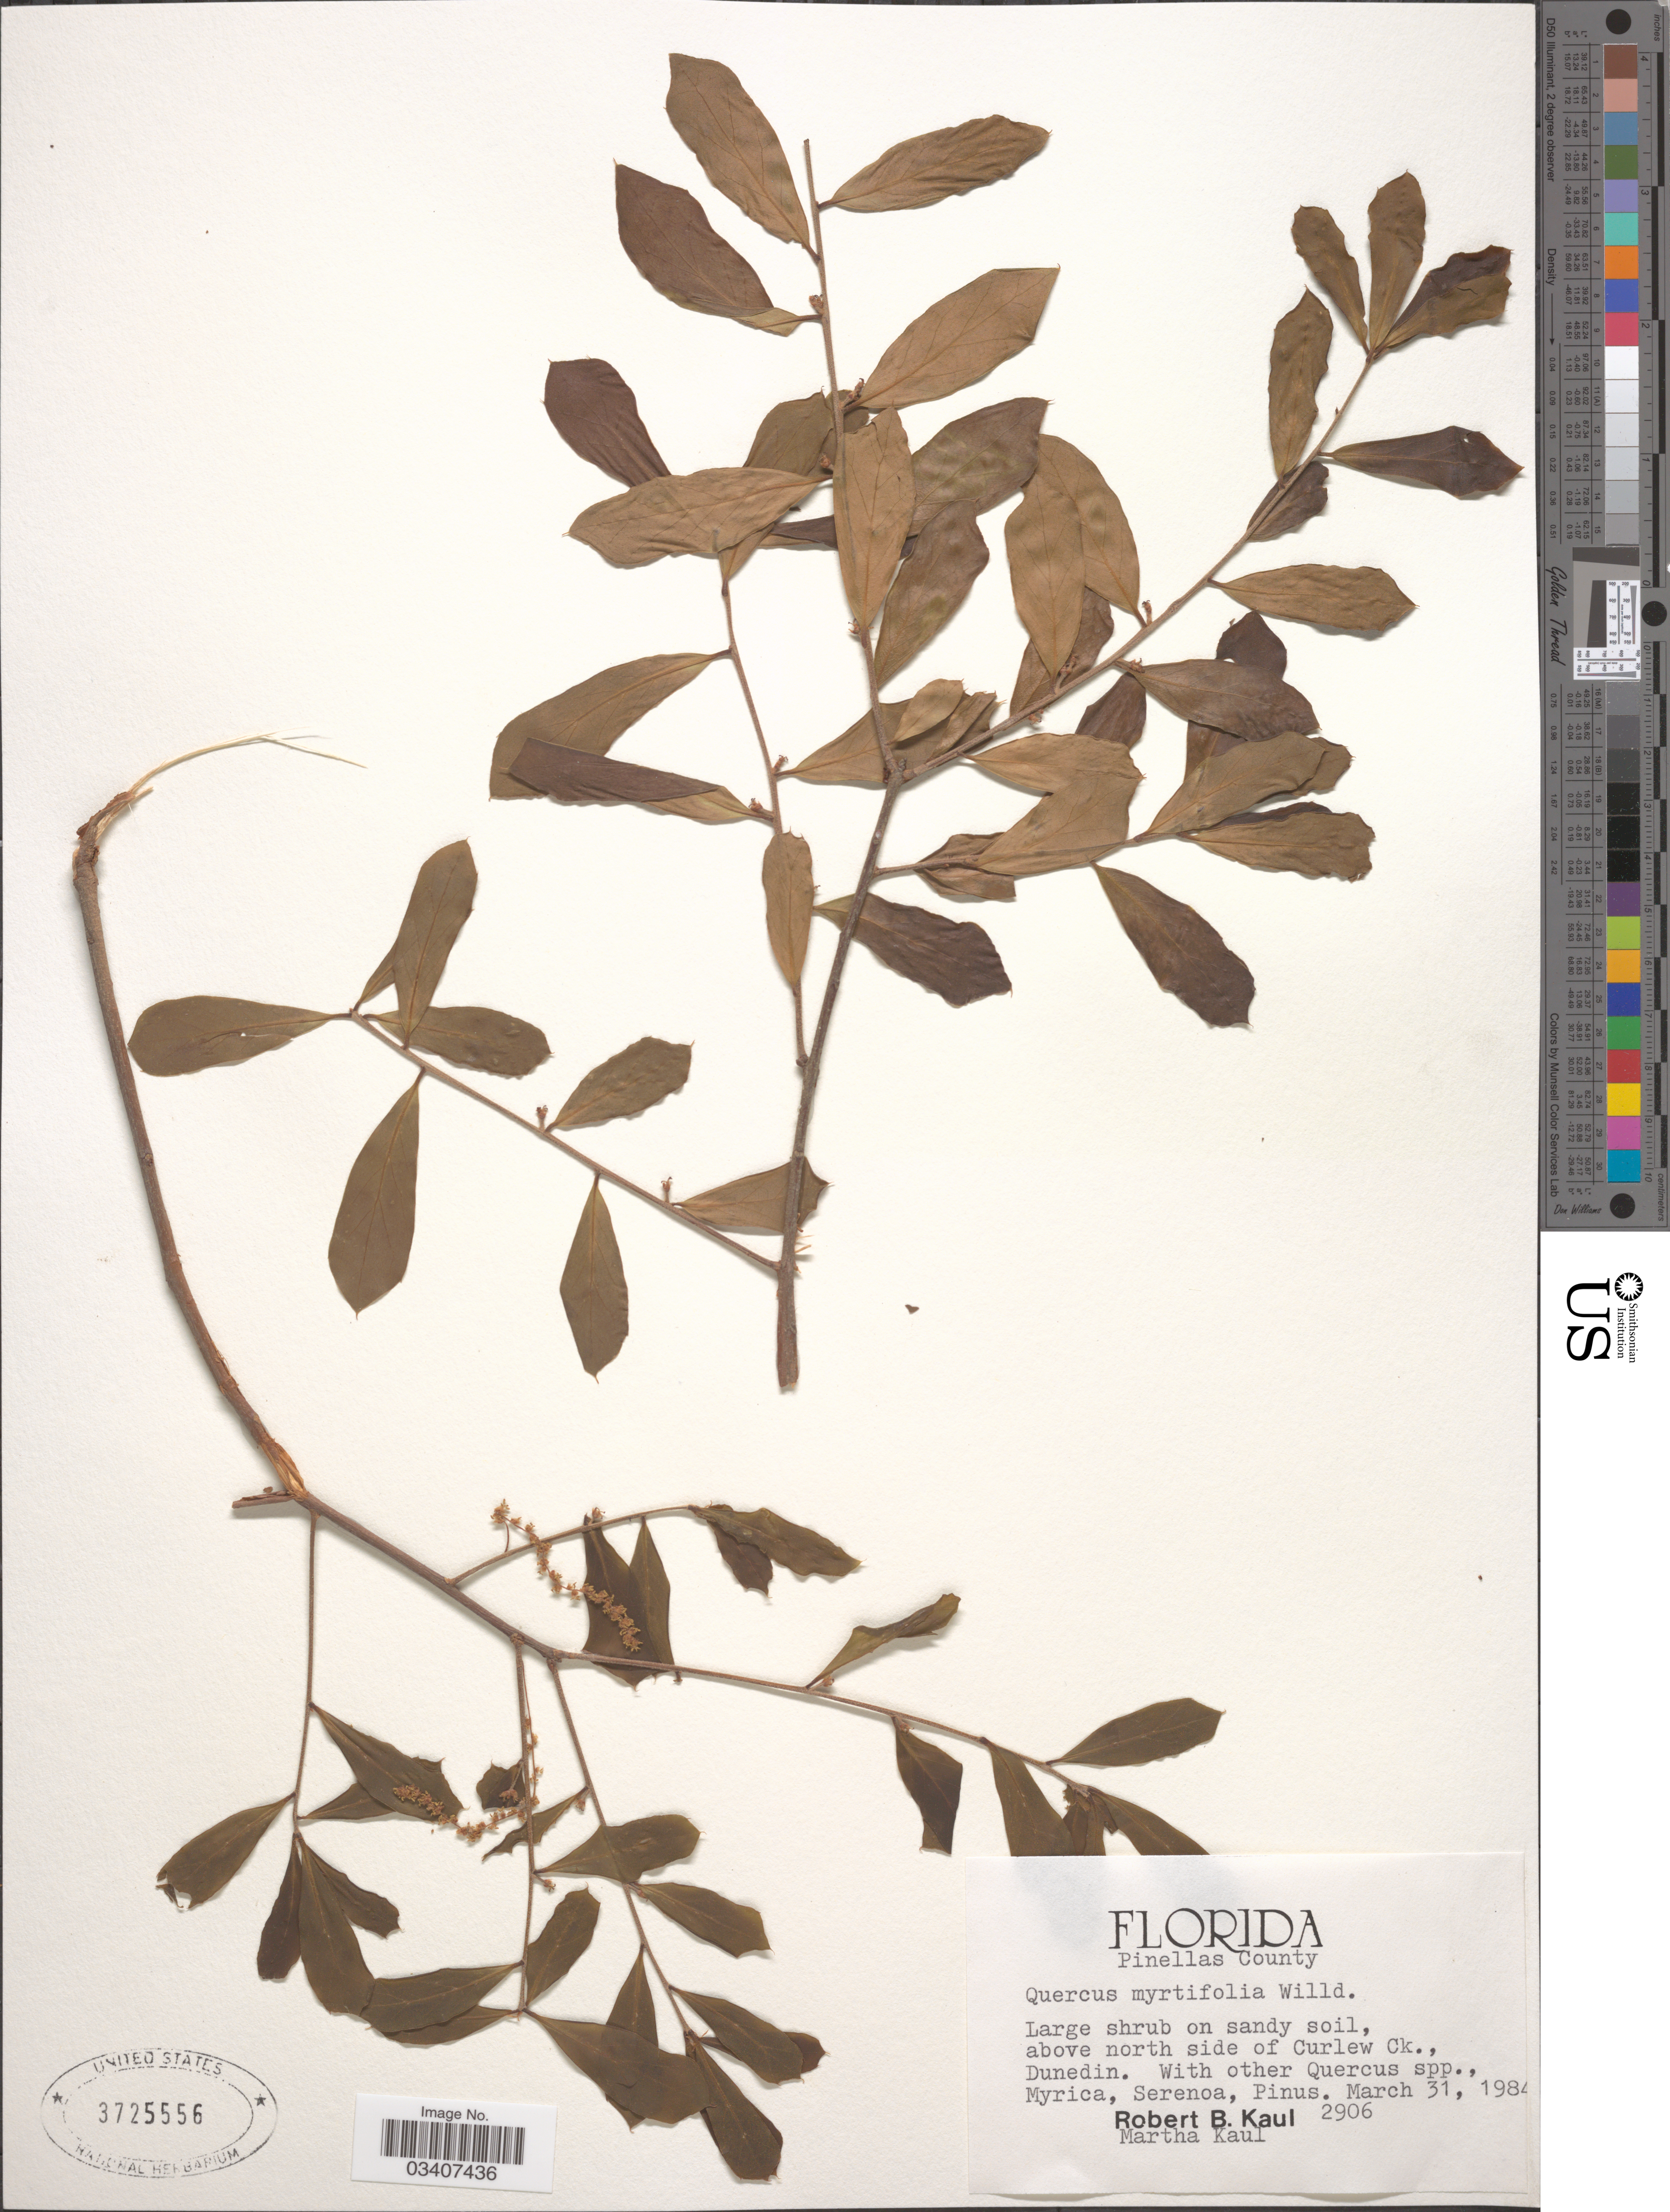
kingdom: Plantae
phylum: Tracheophyta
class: Magnoliopsida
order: Fagales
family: Fagaceae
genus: Quercus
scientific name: Quercus myrtifolia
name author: Willd.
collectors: R. Kaul & M. Kaul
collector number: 2906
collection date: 1984-03-31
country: United States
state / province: Florida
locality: Pinellas County. Above north side of Curlew Ck., Dunedin.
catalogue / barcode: US 3725556